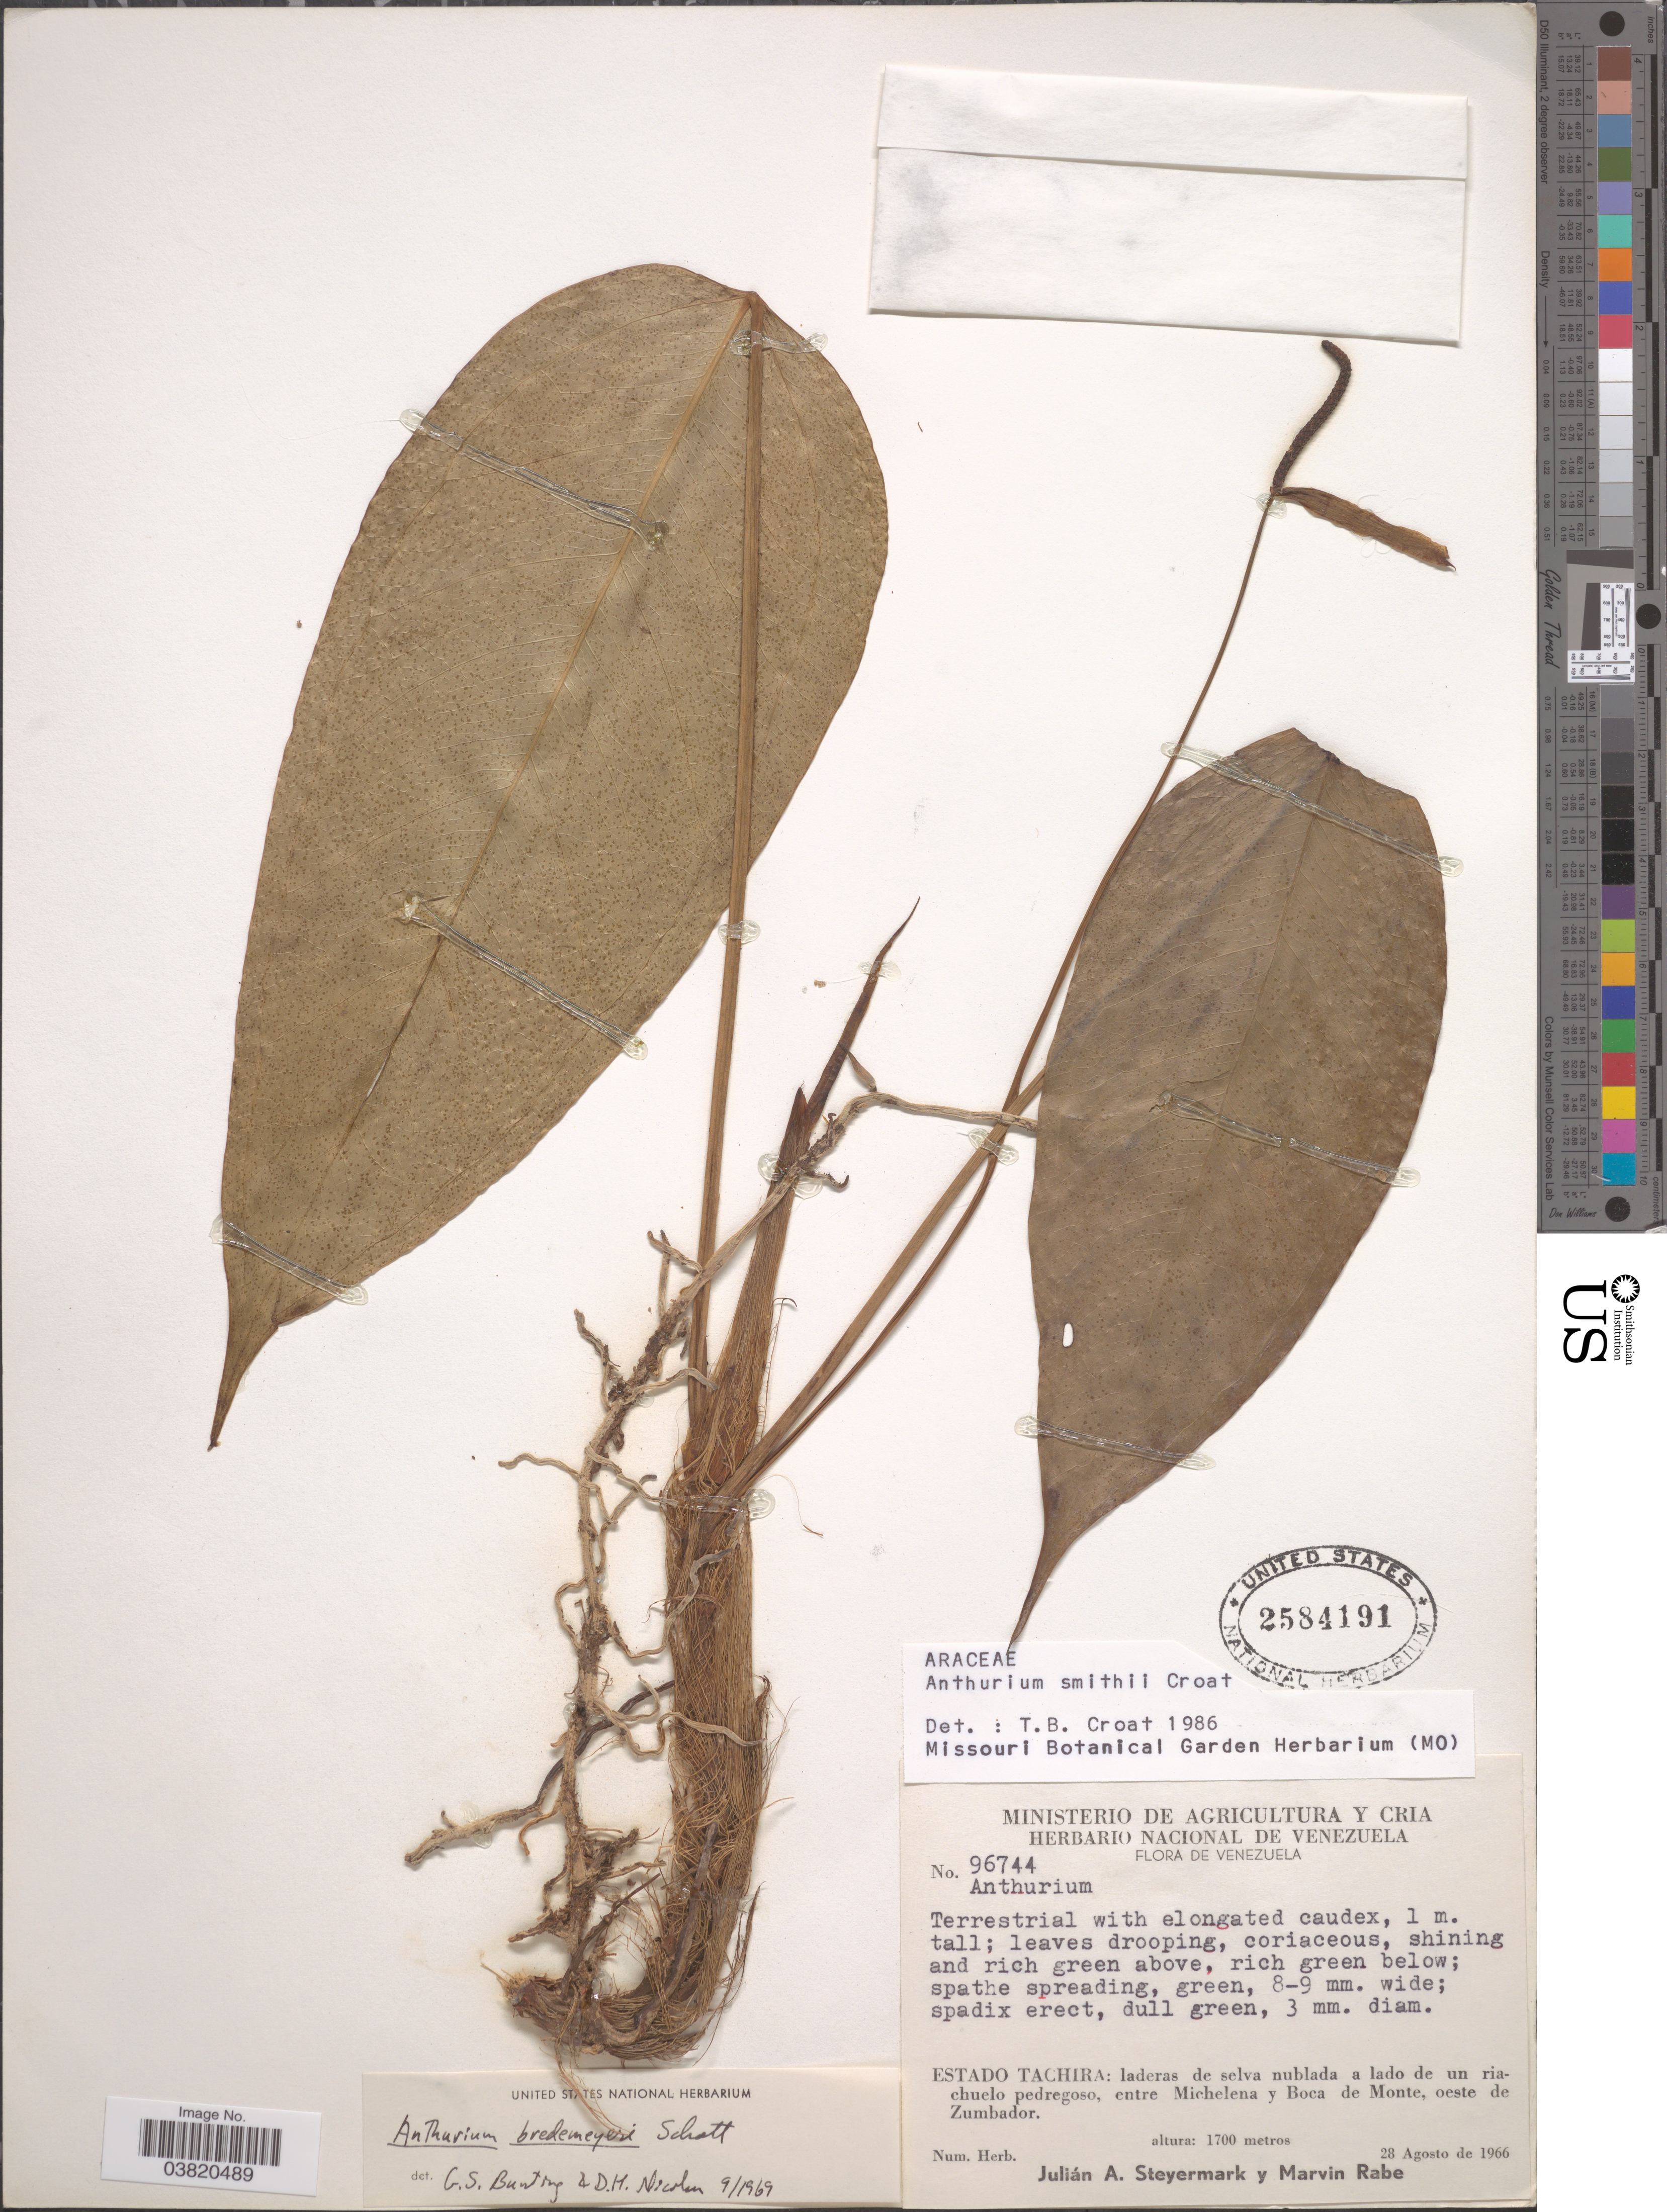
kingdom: Plantae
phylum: Tracheophyta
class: Liliopsida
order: Alismatales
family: Araceae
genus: Anthurium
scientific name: Anthurium smithii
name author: Croat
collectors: J. Steyermark & M. Rabe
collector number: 96744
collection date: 1966-08-28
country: Venezuela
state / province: Tachira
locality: Laderas de selva nublada a lado de un riachuelo pedregoso, entre Michelena y Boca de Monte, oeste de Zumbador.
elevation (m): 1700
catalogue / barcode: US 2584191